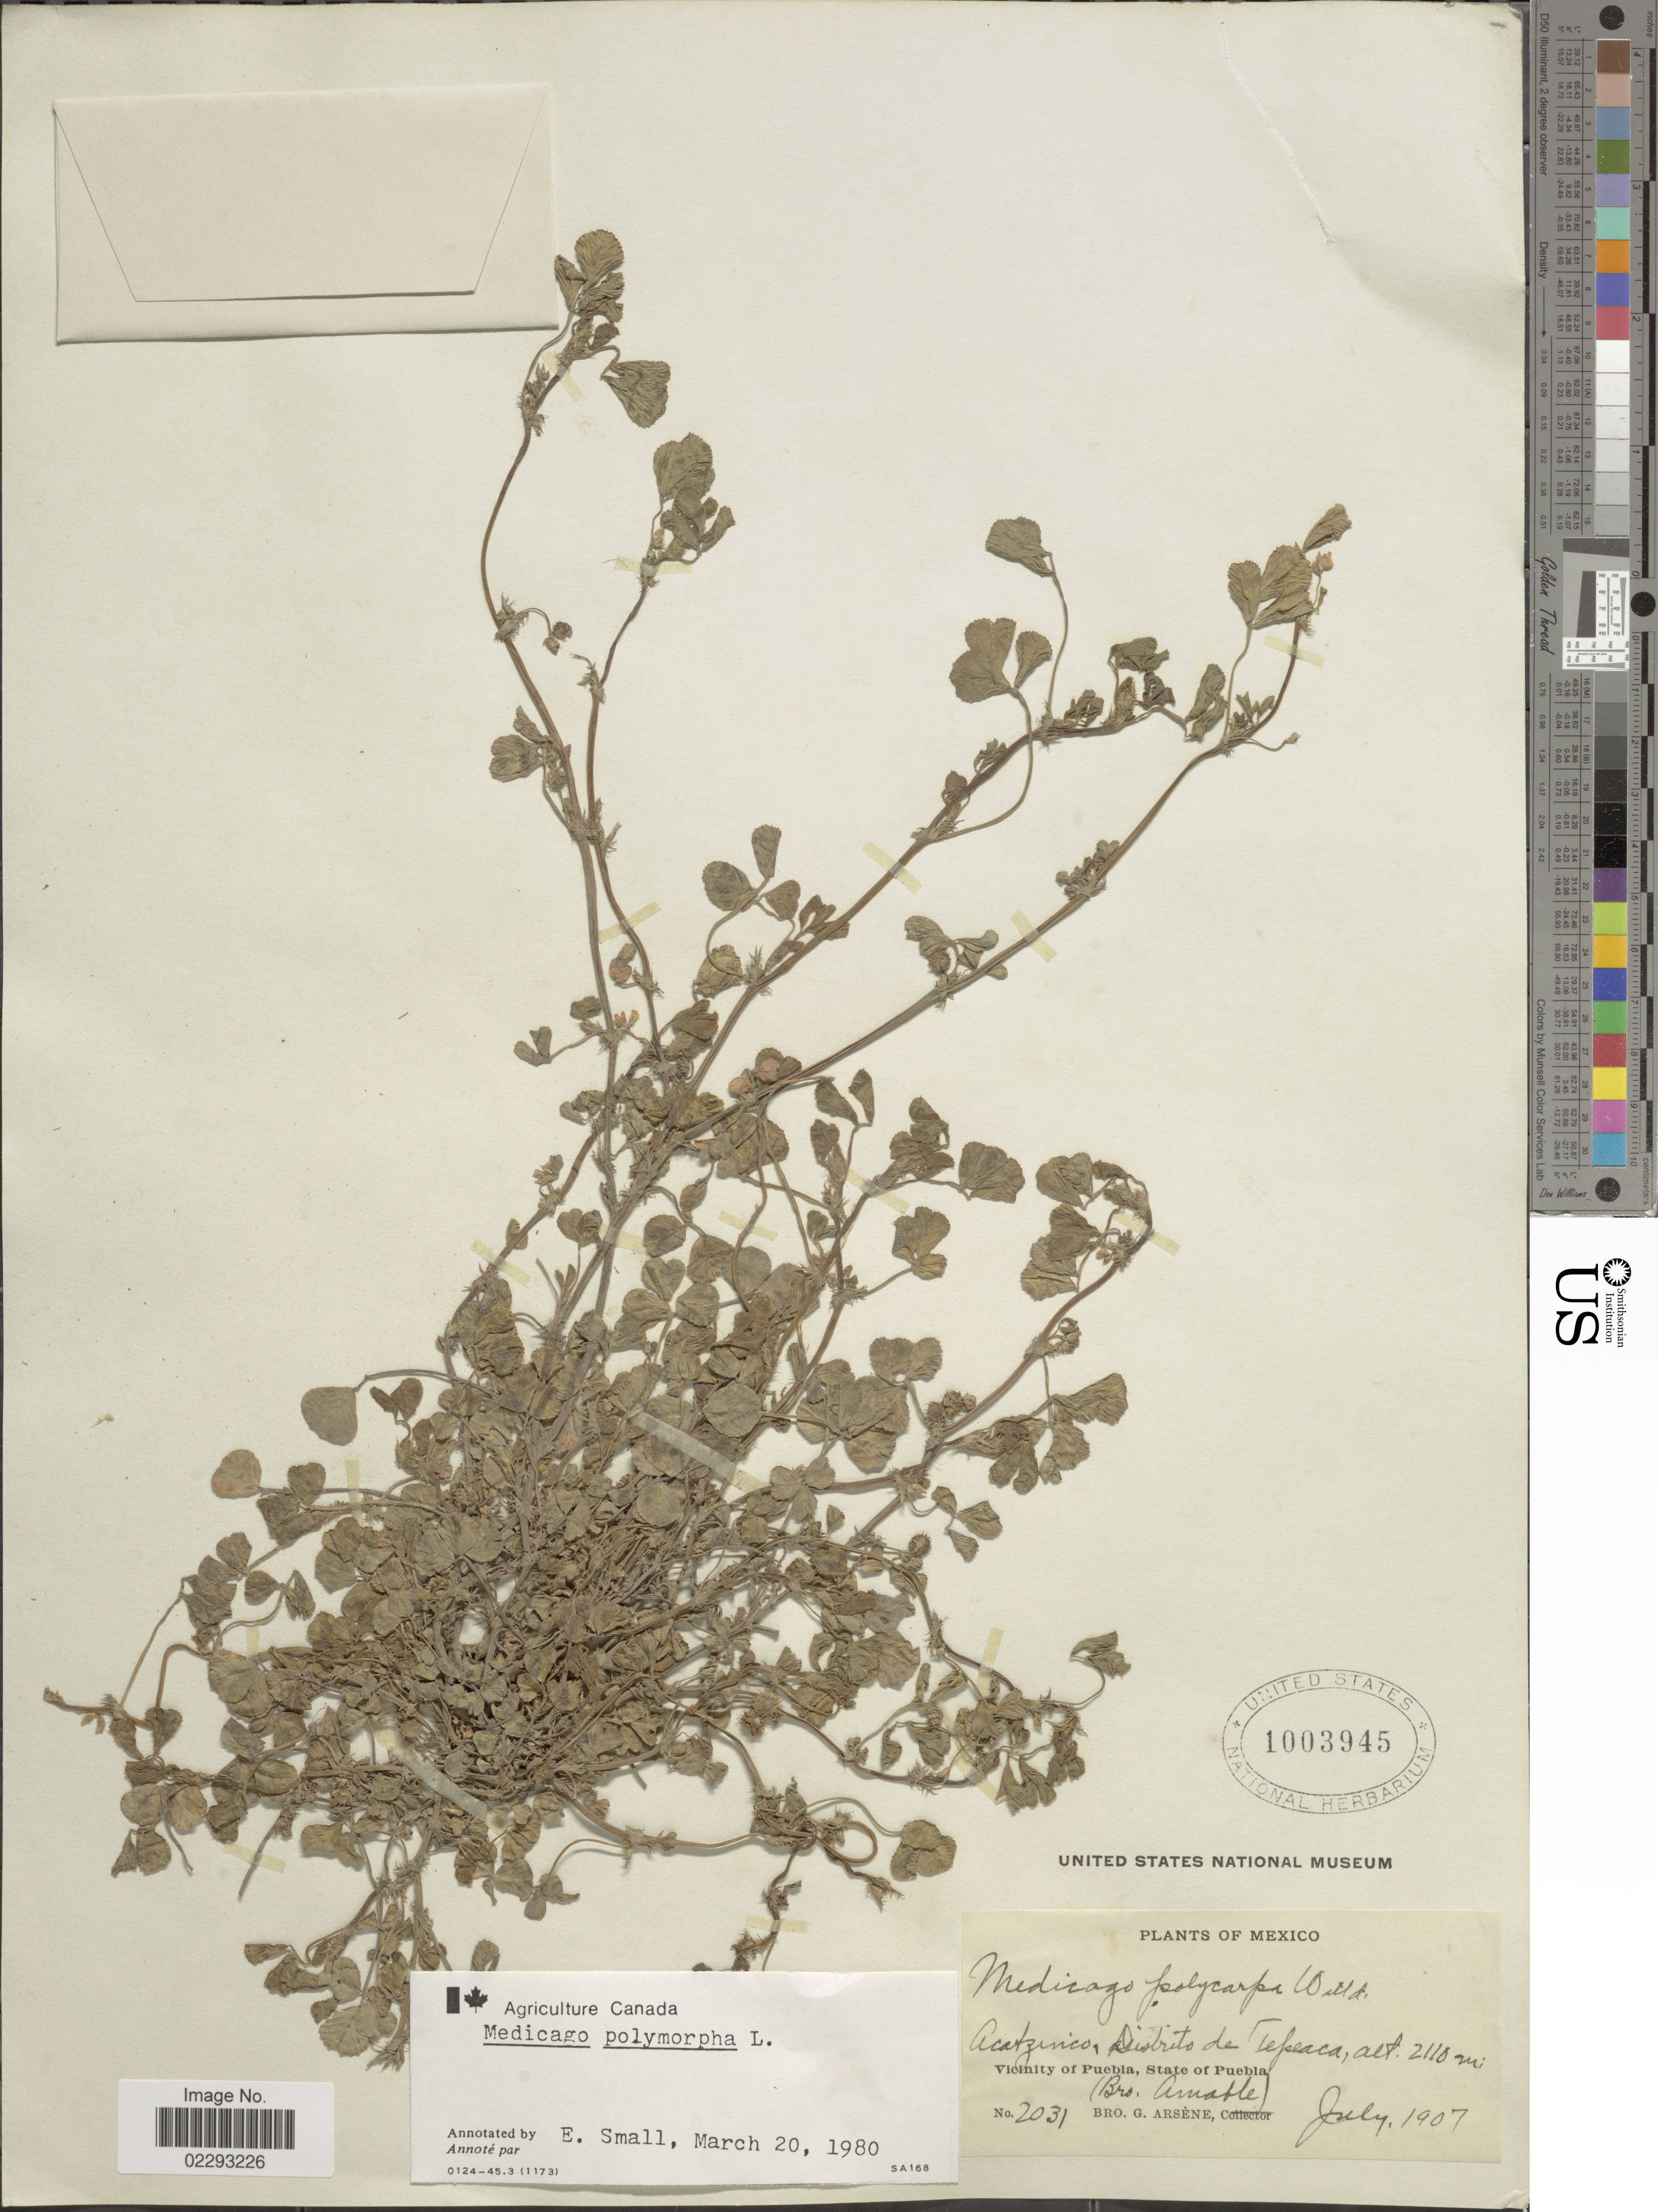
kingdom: Plantae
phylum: Tracheophyta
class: Magnoliopsida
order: Fabales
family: Fabaceae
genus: Medicago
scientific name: Medicago polymorpha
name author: L.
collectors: B. Amable & Bro. G. Arsène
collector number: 2031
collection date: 1907-07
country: Mexico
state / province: Puebla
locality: Acatzinco, Distrito de Tepecaca, vicinity of Puebla, state of Puebla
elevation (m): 2110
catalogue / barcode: US 1003945